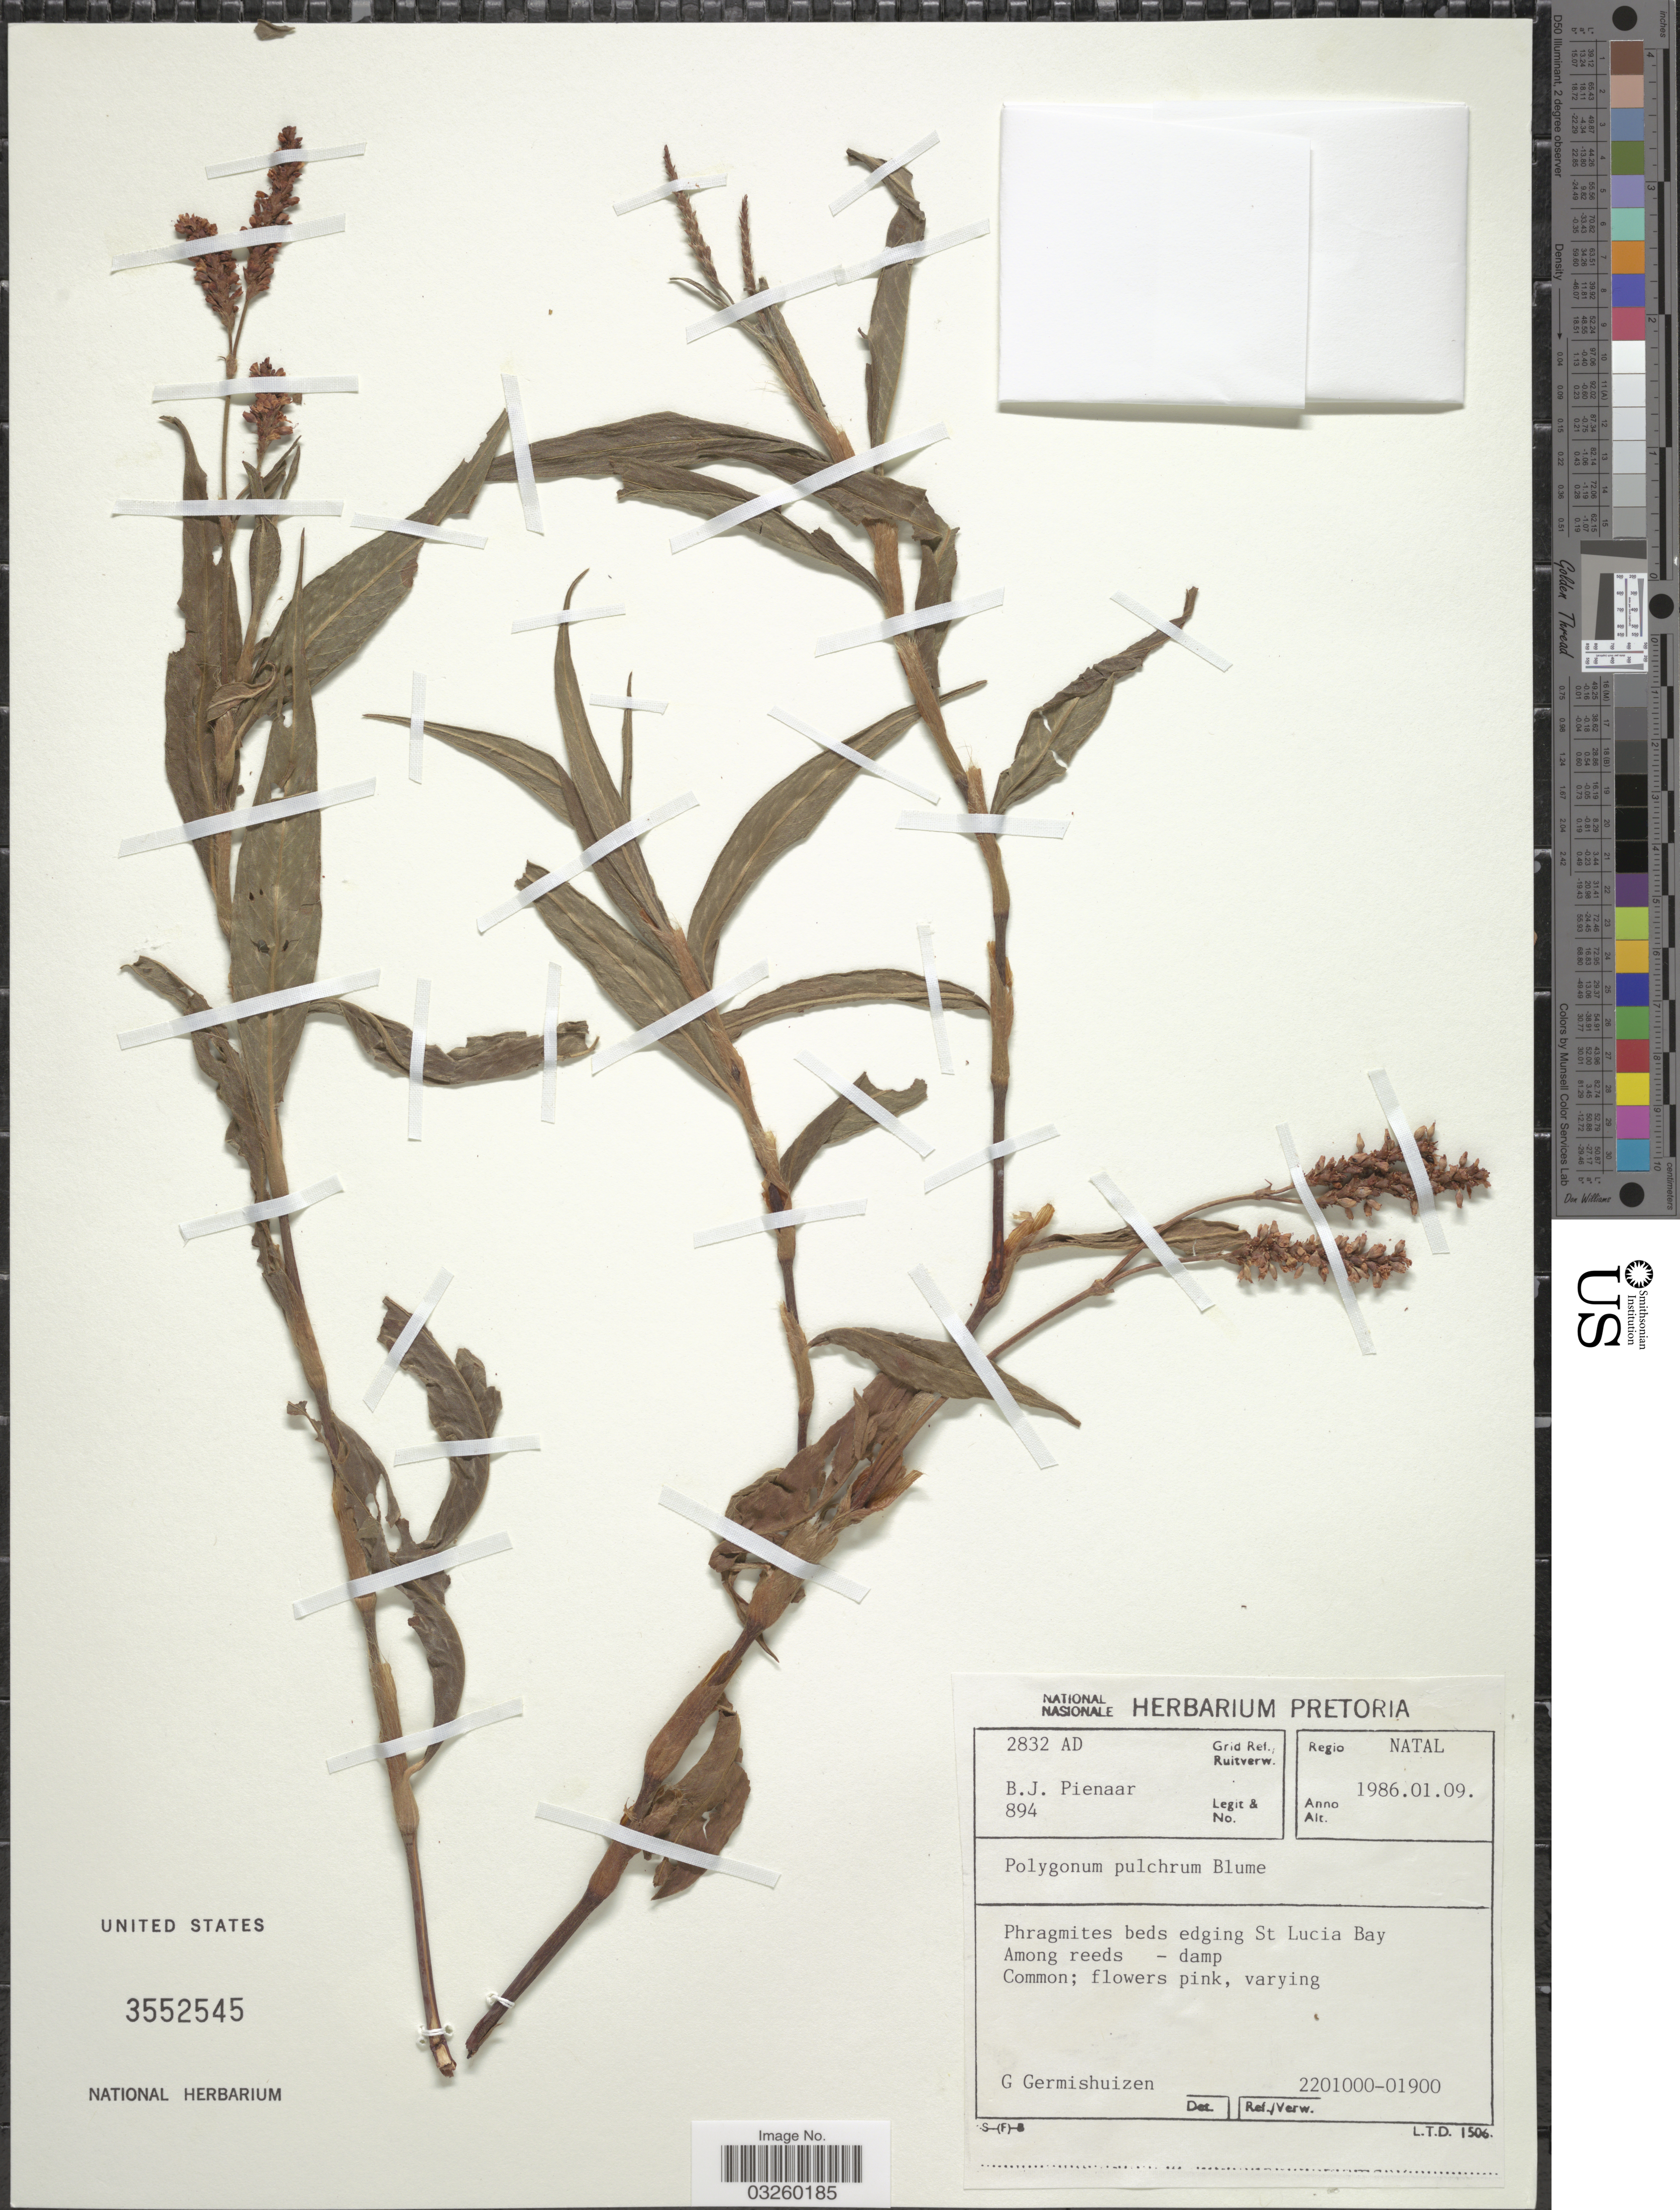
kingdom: Plantae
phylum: Tracheophyta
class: Magnoliopsida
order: Caryophyllales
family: Polygonaceae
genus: Polygonum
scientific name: Polygonum pulchrum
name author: Blume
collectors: B. Pienaar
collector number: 894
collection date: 1986-01-09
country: South Africa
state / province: KwaZulu-Natal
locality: Grid. Ref./Ruitverw. 2832 AD. Regio Natal. Phragmites beds edging St Lucia Bay.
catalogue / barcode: US 3552545